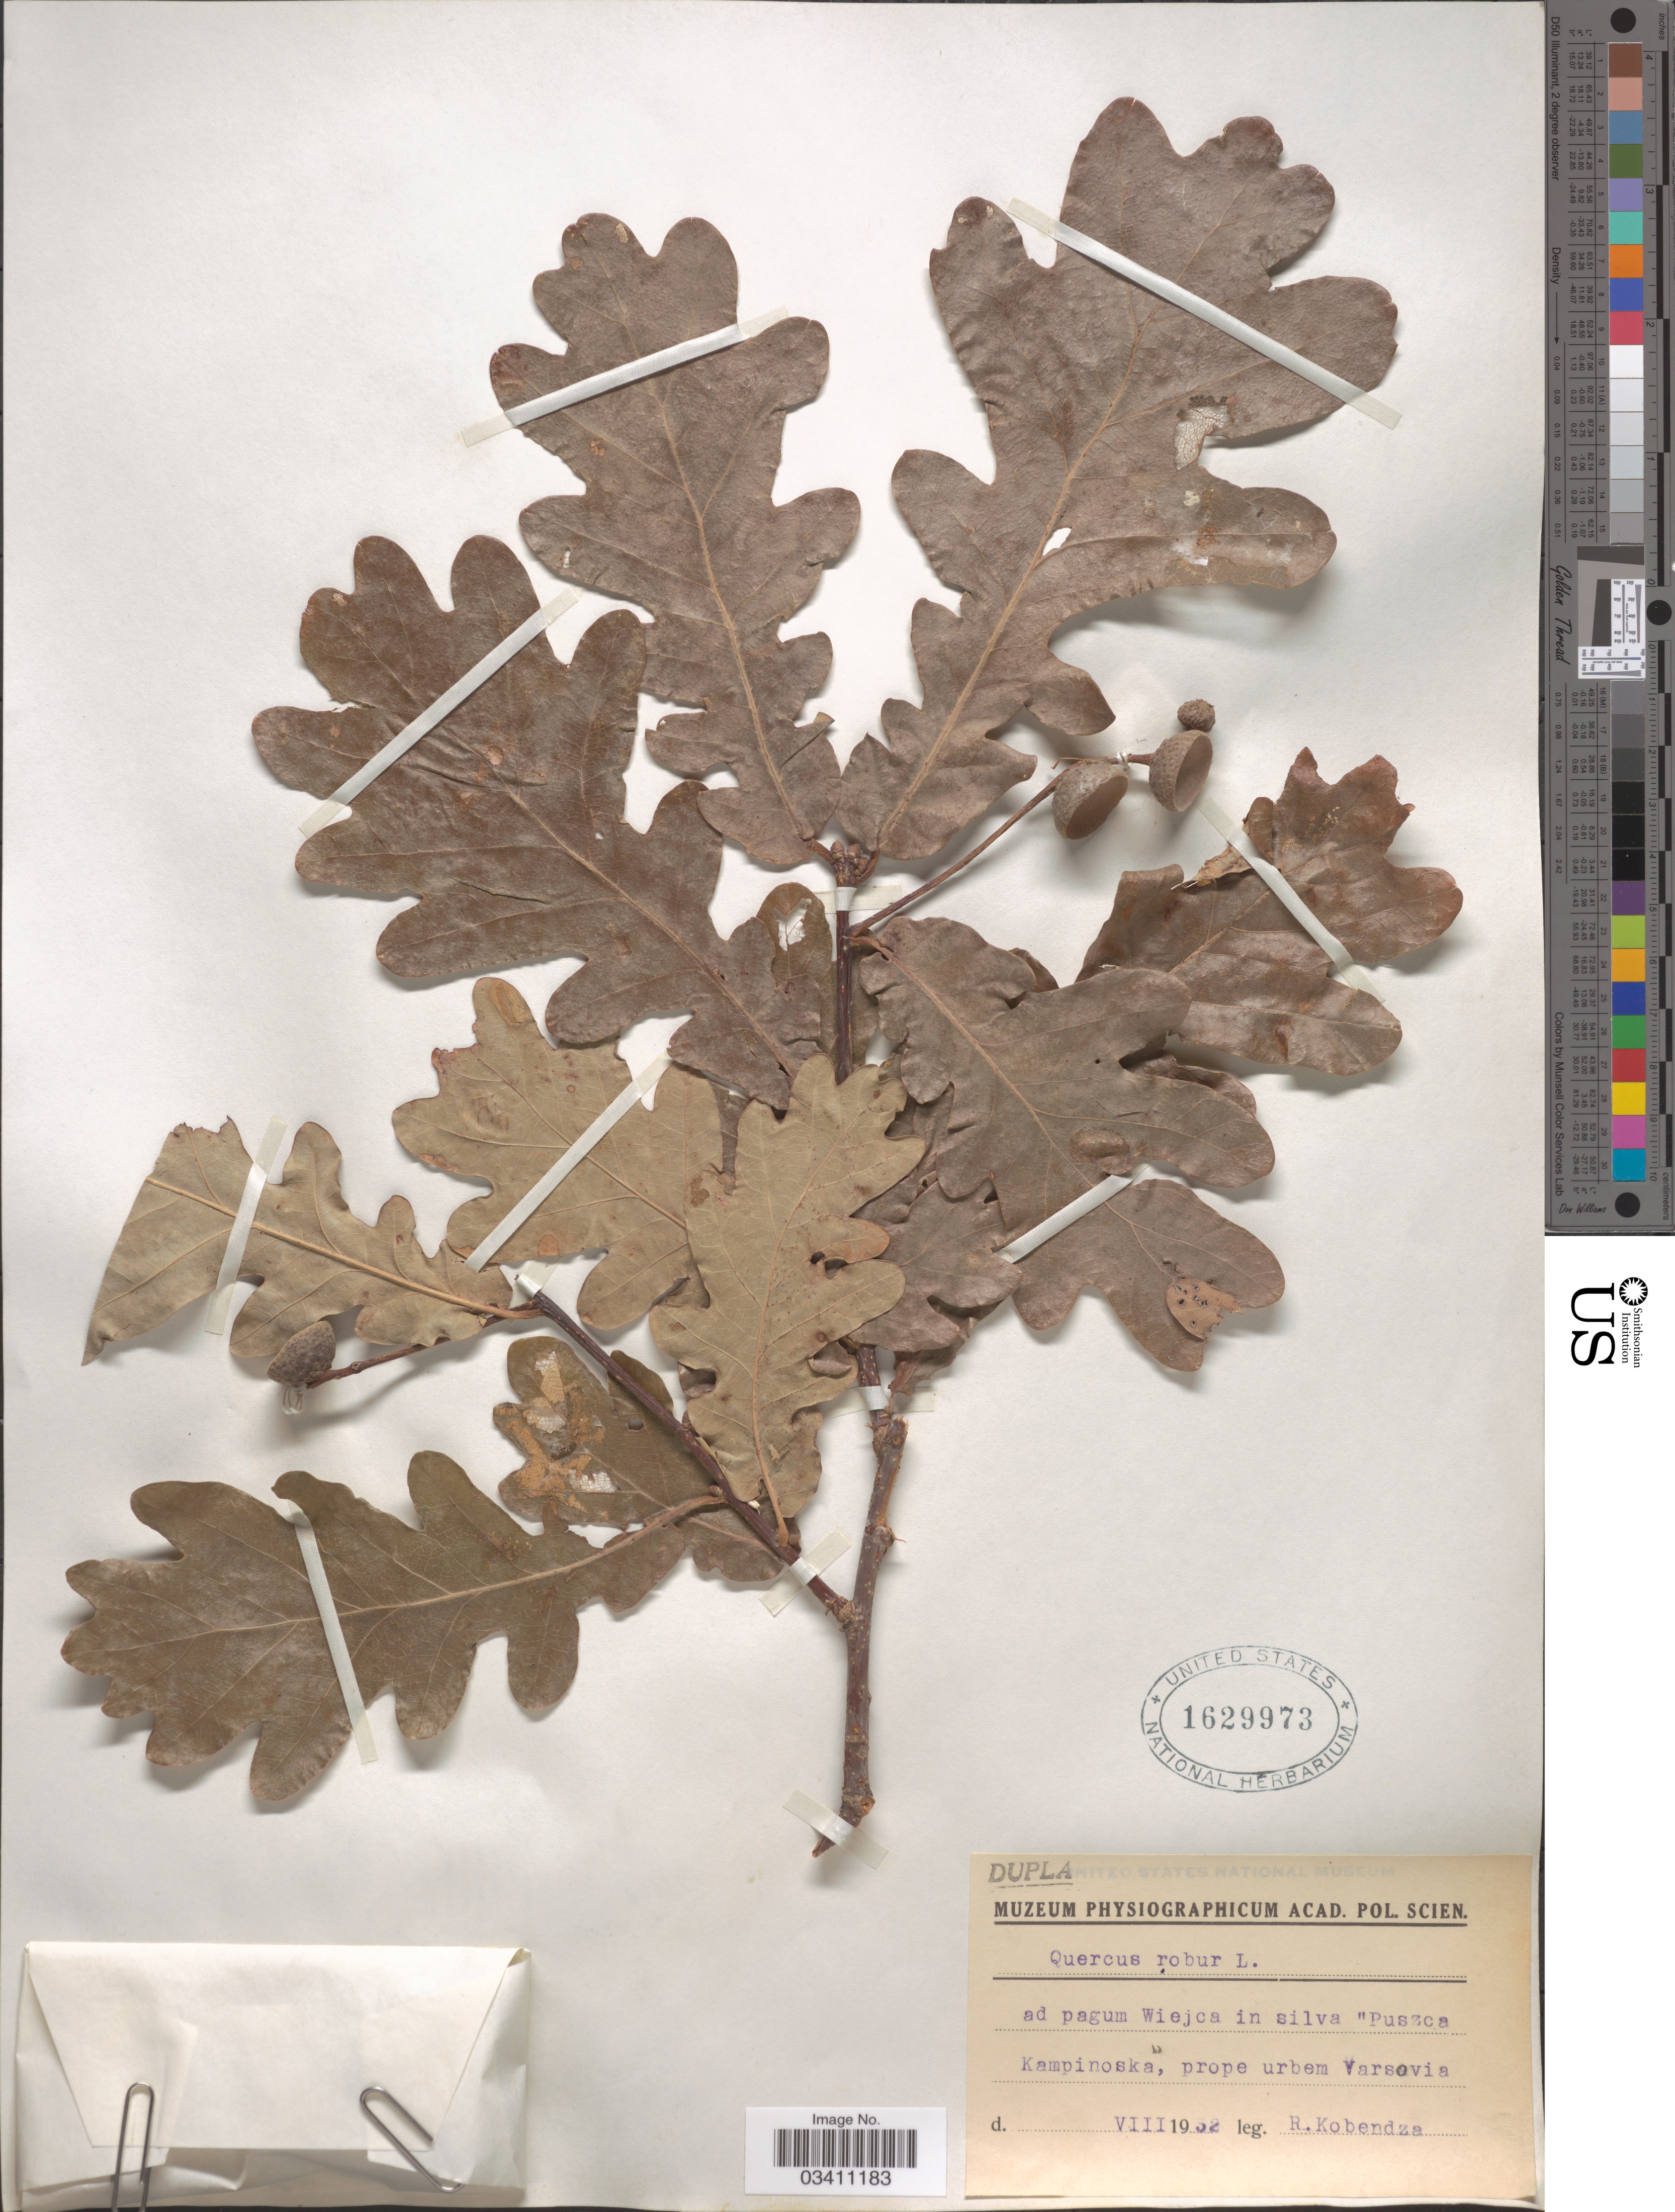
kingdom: Plantae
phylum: Tracheophyta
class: Magnoliopsida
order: Fagales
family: Fagaceae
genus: Quercus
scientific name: Quercus robur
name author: L.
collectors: R. Kobendza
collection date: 1932-08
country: Poland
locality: Ad pagum Wiejca in silva "Puszca Kampinoska", prope urbem Varsovia.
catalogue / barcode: US 1629973